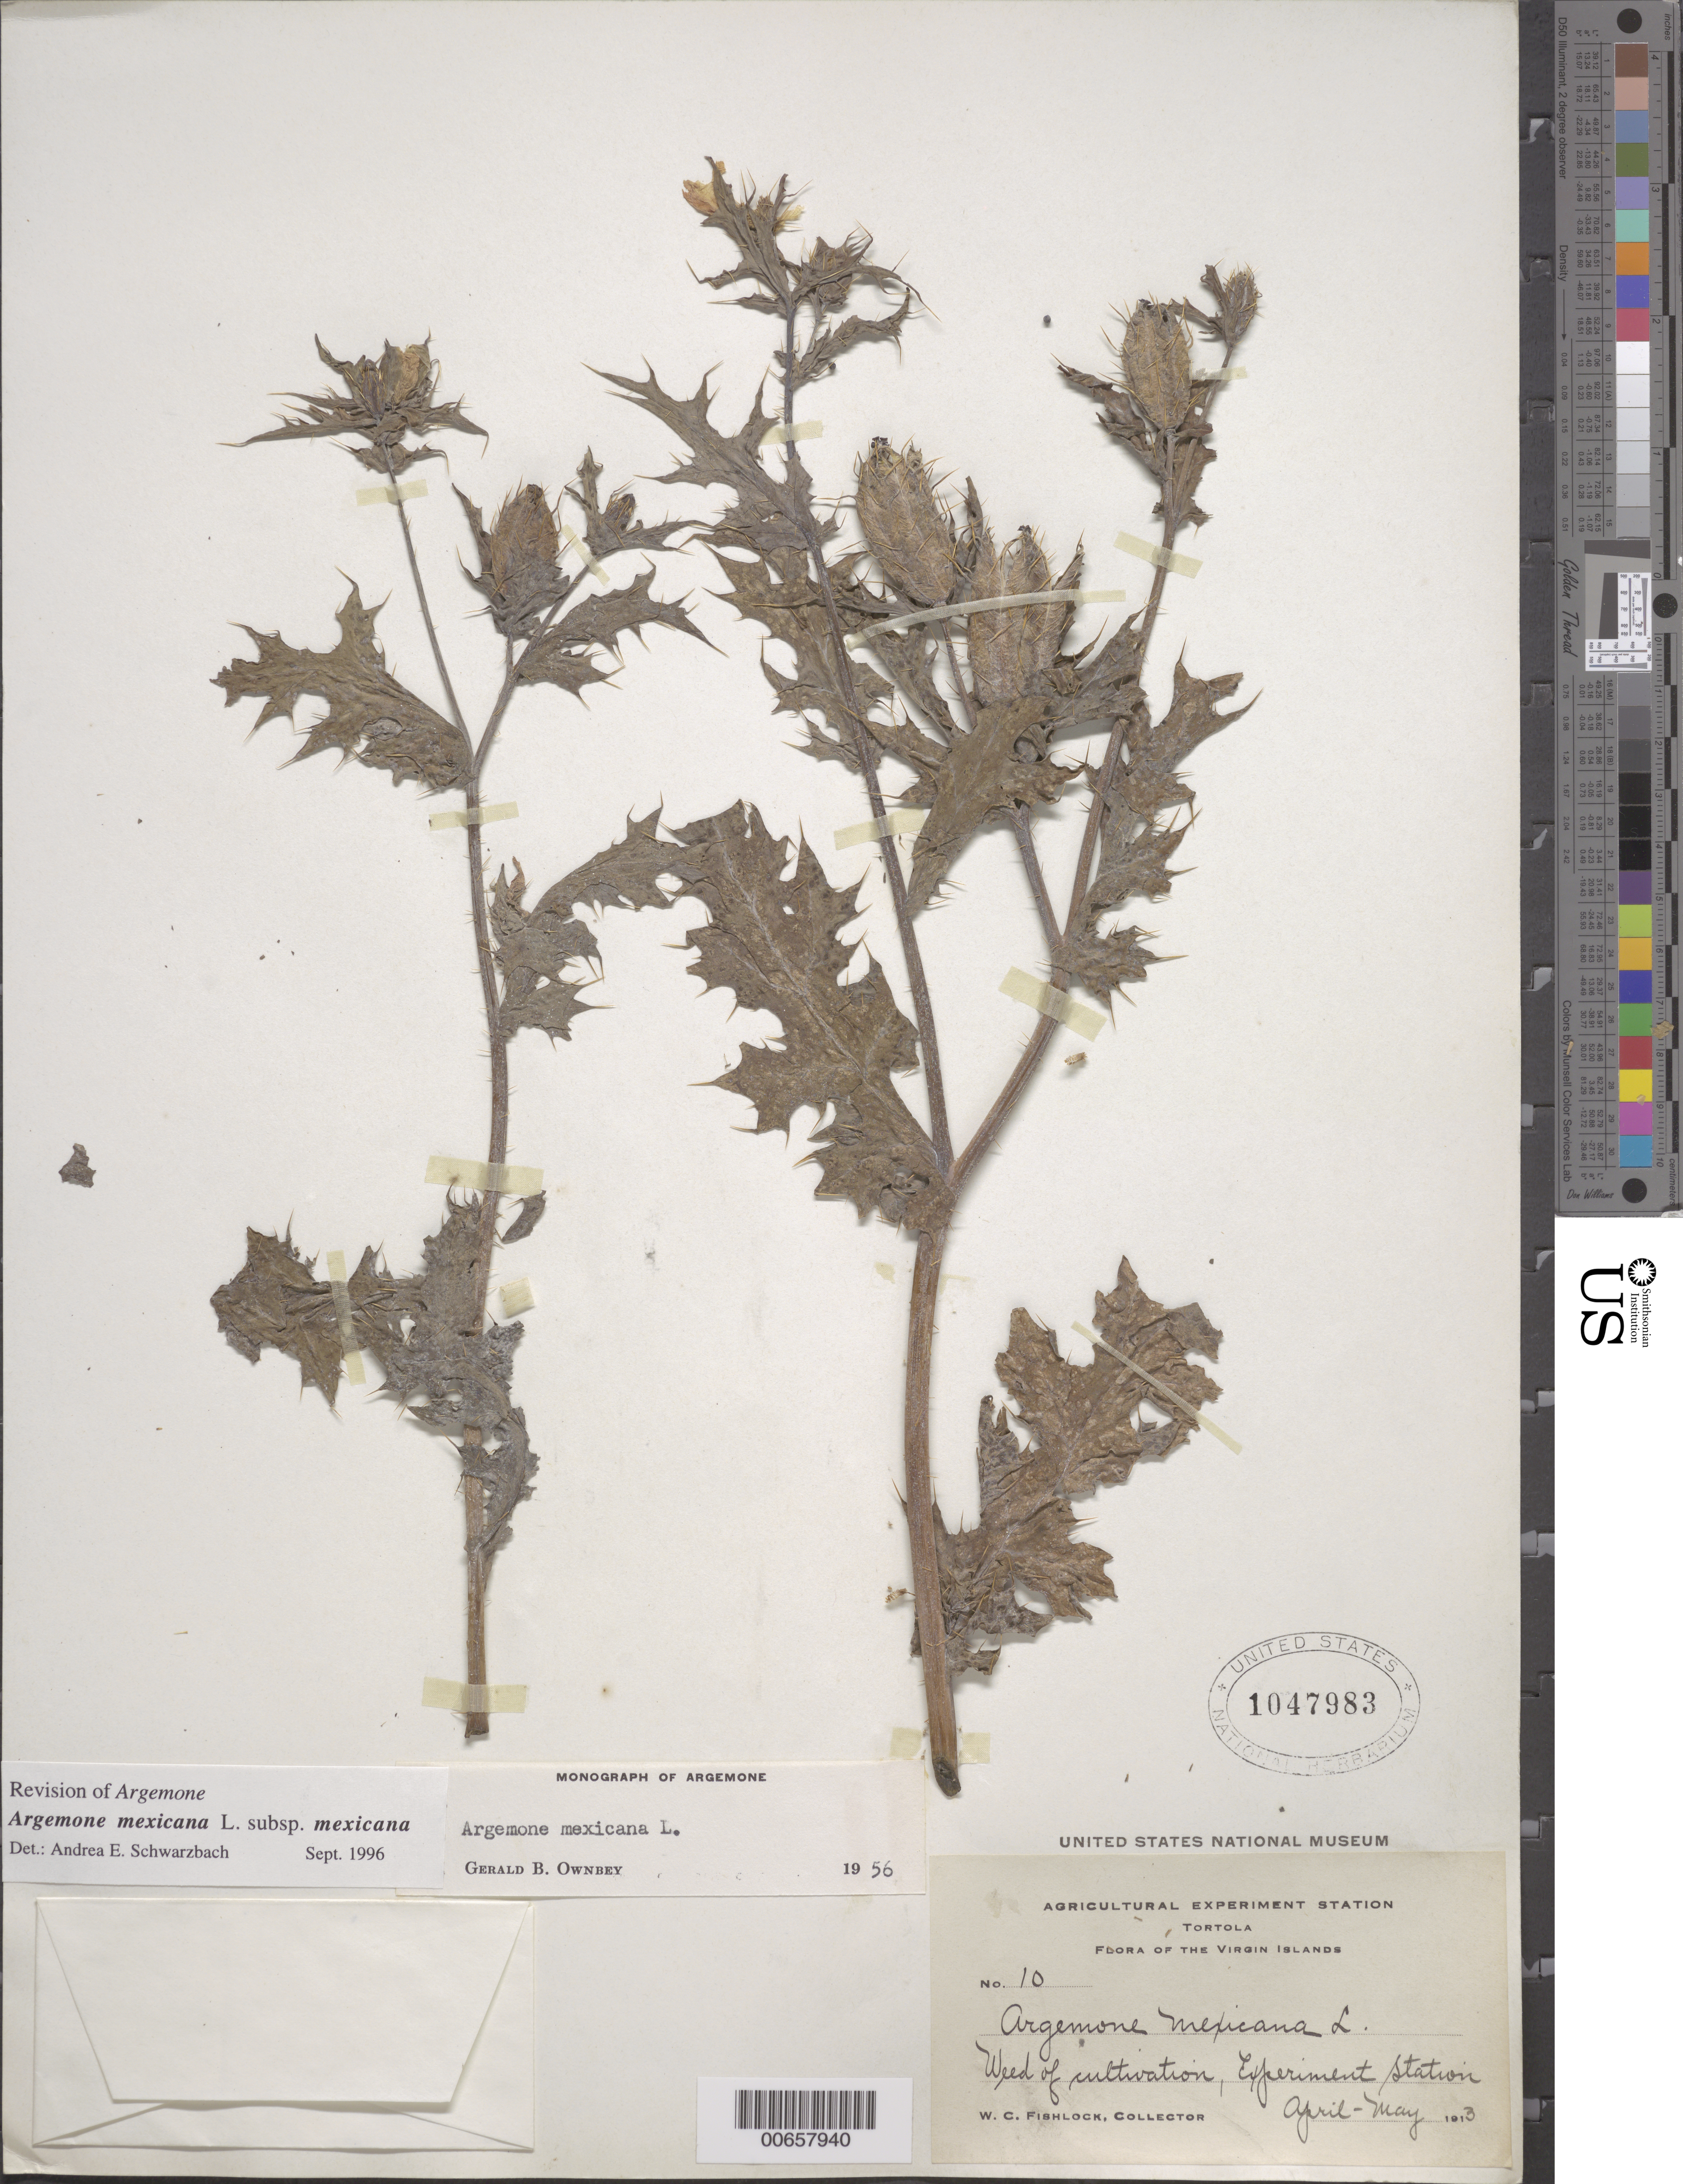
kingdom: Plantae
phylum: Tracheophyta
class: Magnoliopsida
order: Ranunculales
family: Papaveraceae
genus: Argemone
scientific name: Argemone mexicana subsp. mexicana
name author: L.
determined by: Schwarzbach, A. E.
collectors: W. Fishlock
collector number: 10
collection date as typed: Apr 1913 to -- May 1913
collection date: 1913-04/1913-05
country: British Virgin Islands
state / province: Tortola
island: Tortola Island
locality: Experiment Station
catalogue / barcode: US 1047983